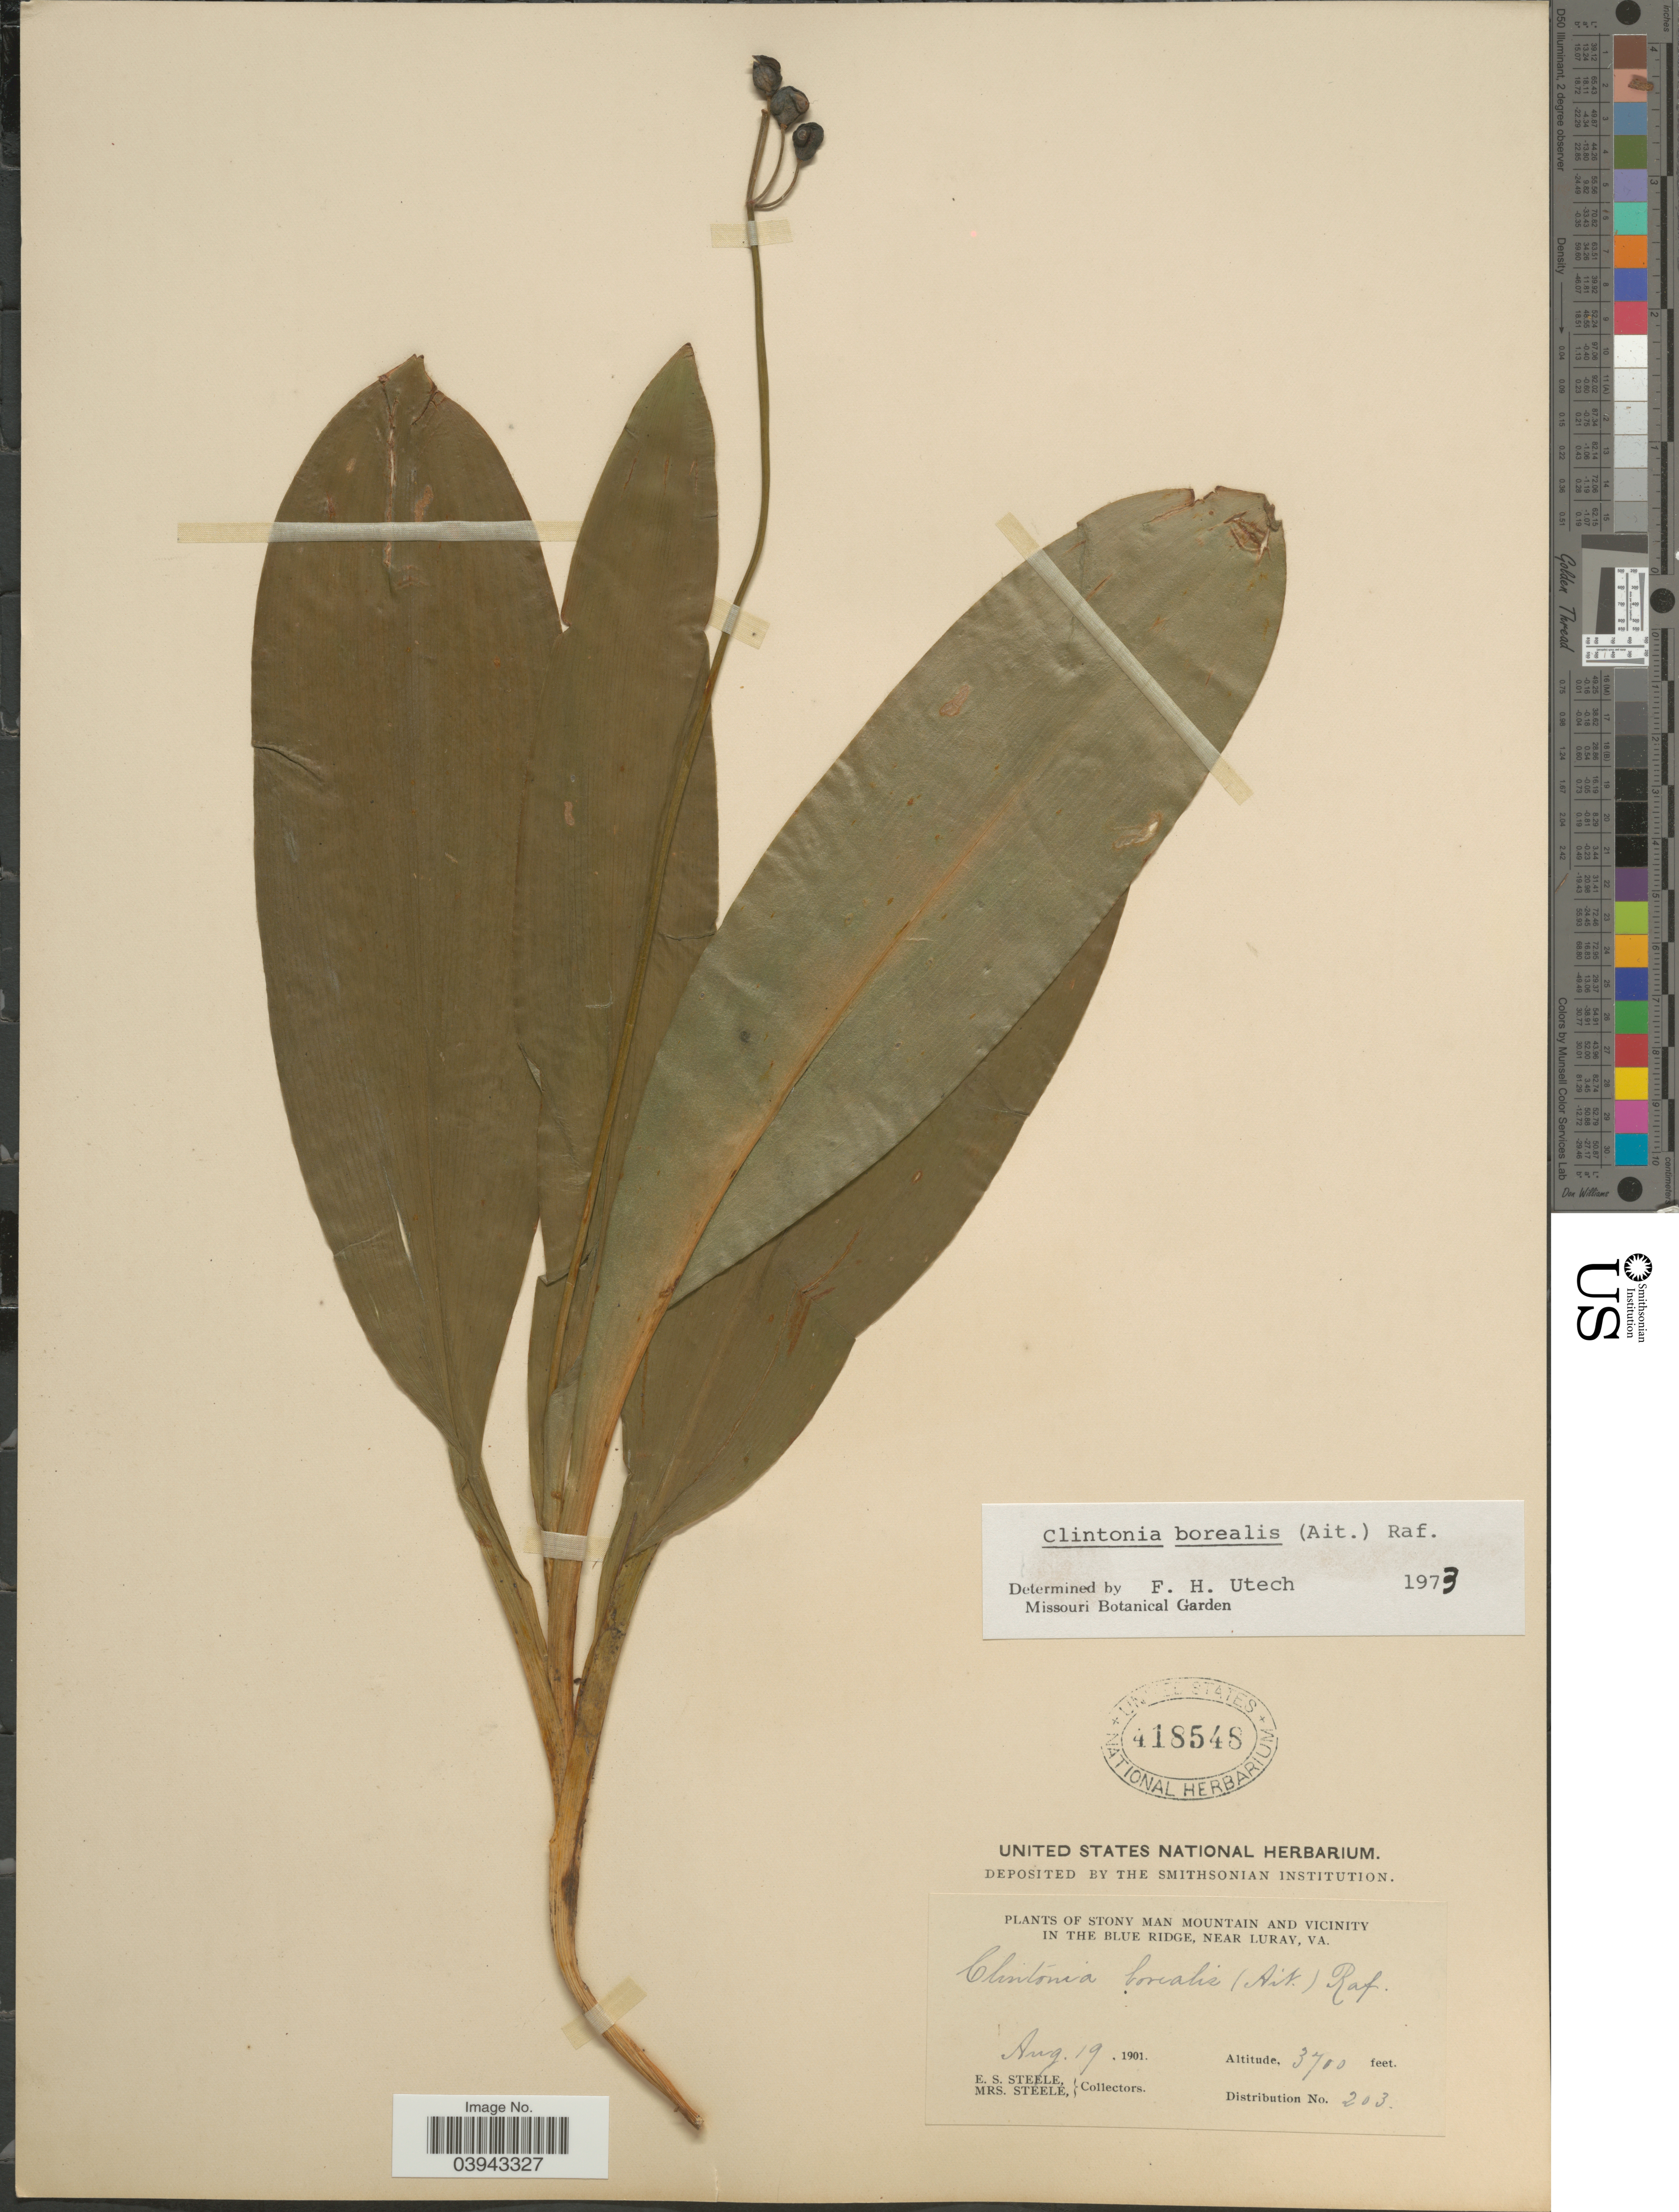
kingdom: Plantae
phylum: Tracheophyta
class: Liliopsida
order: Liliales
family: Liliaceae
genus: Clintonia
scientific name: Clintonia borealis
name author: (Aiton) Raf.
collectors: E. Steele & Mrs. E. S. Steele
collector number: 203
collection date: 1901-08-19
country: United States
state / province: Virginia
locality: Stony Man Mountain and vicinity. In the Blue Ridge, near Luray.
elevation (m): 1128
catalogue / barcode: US 418548